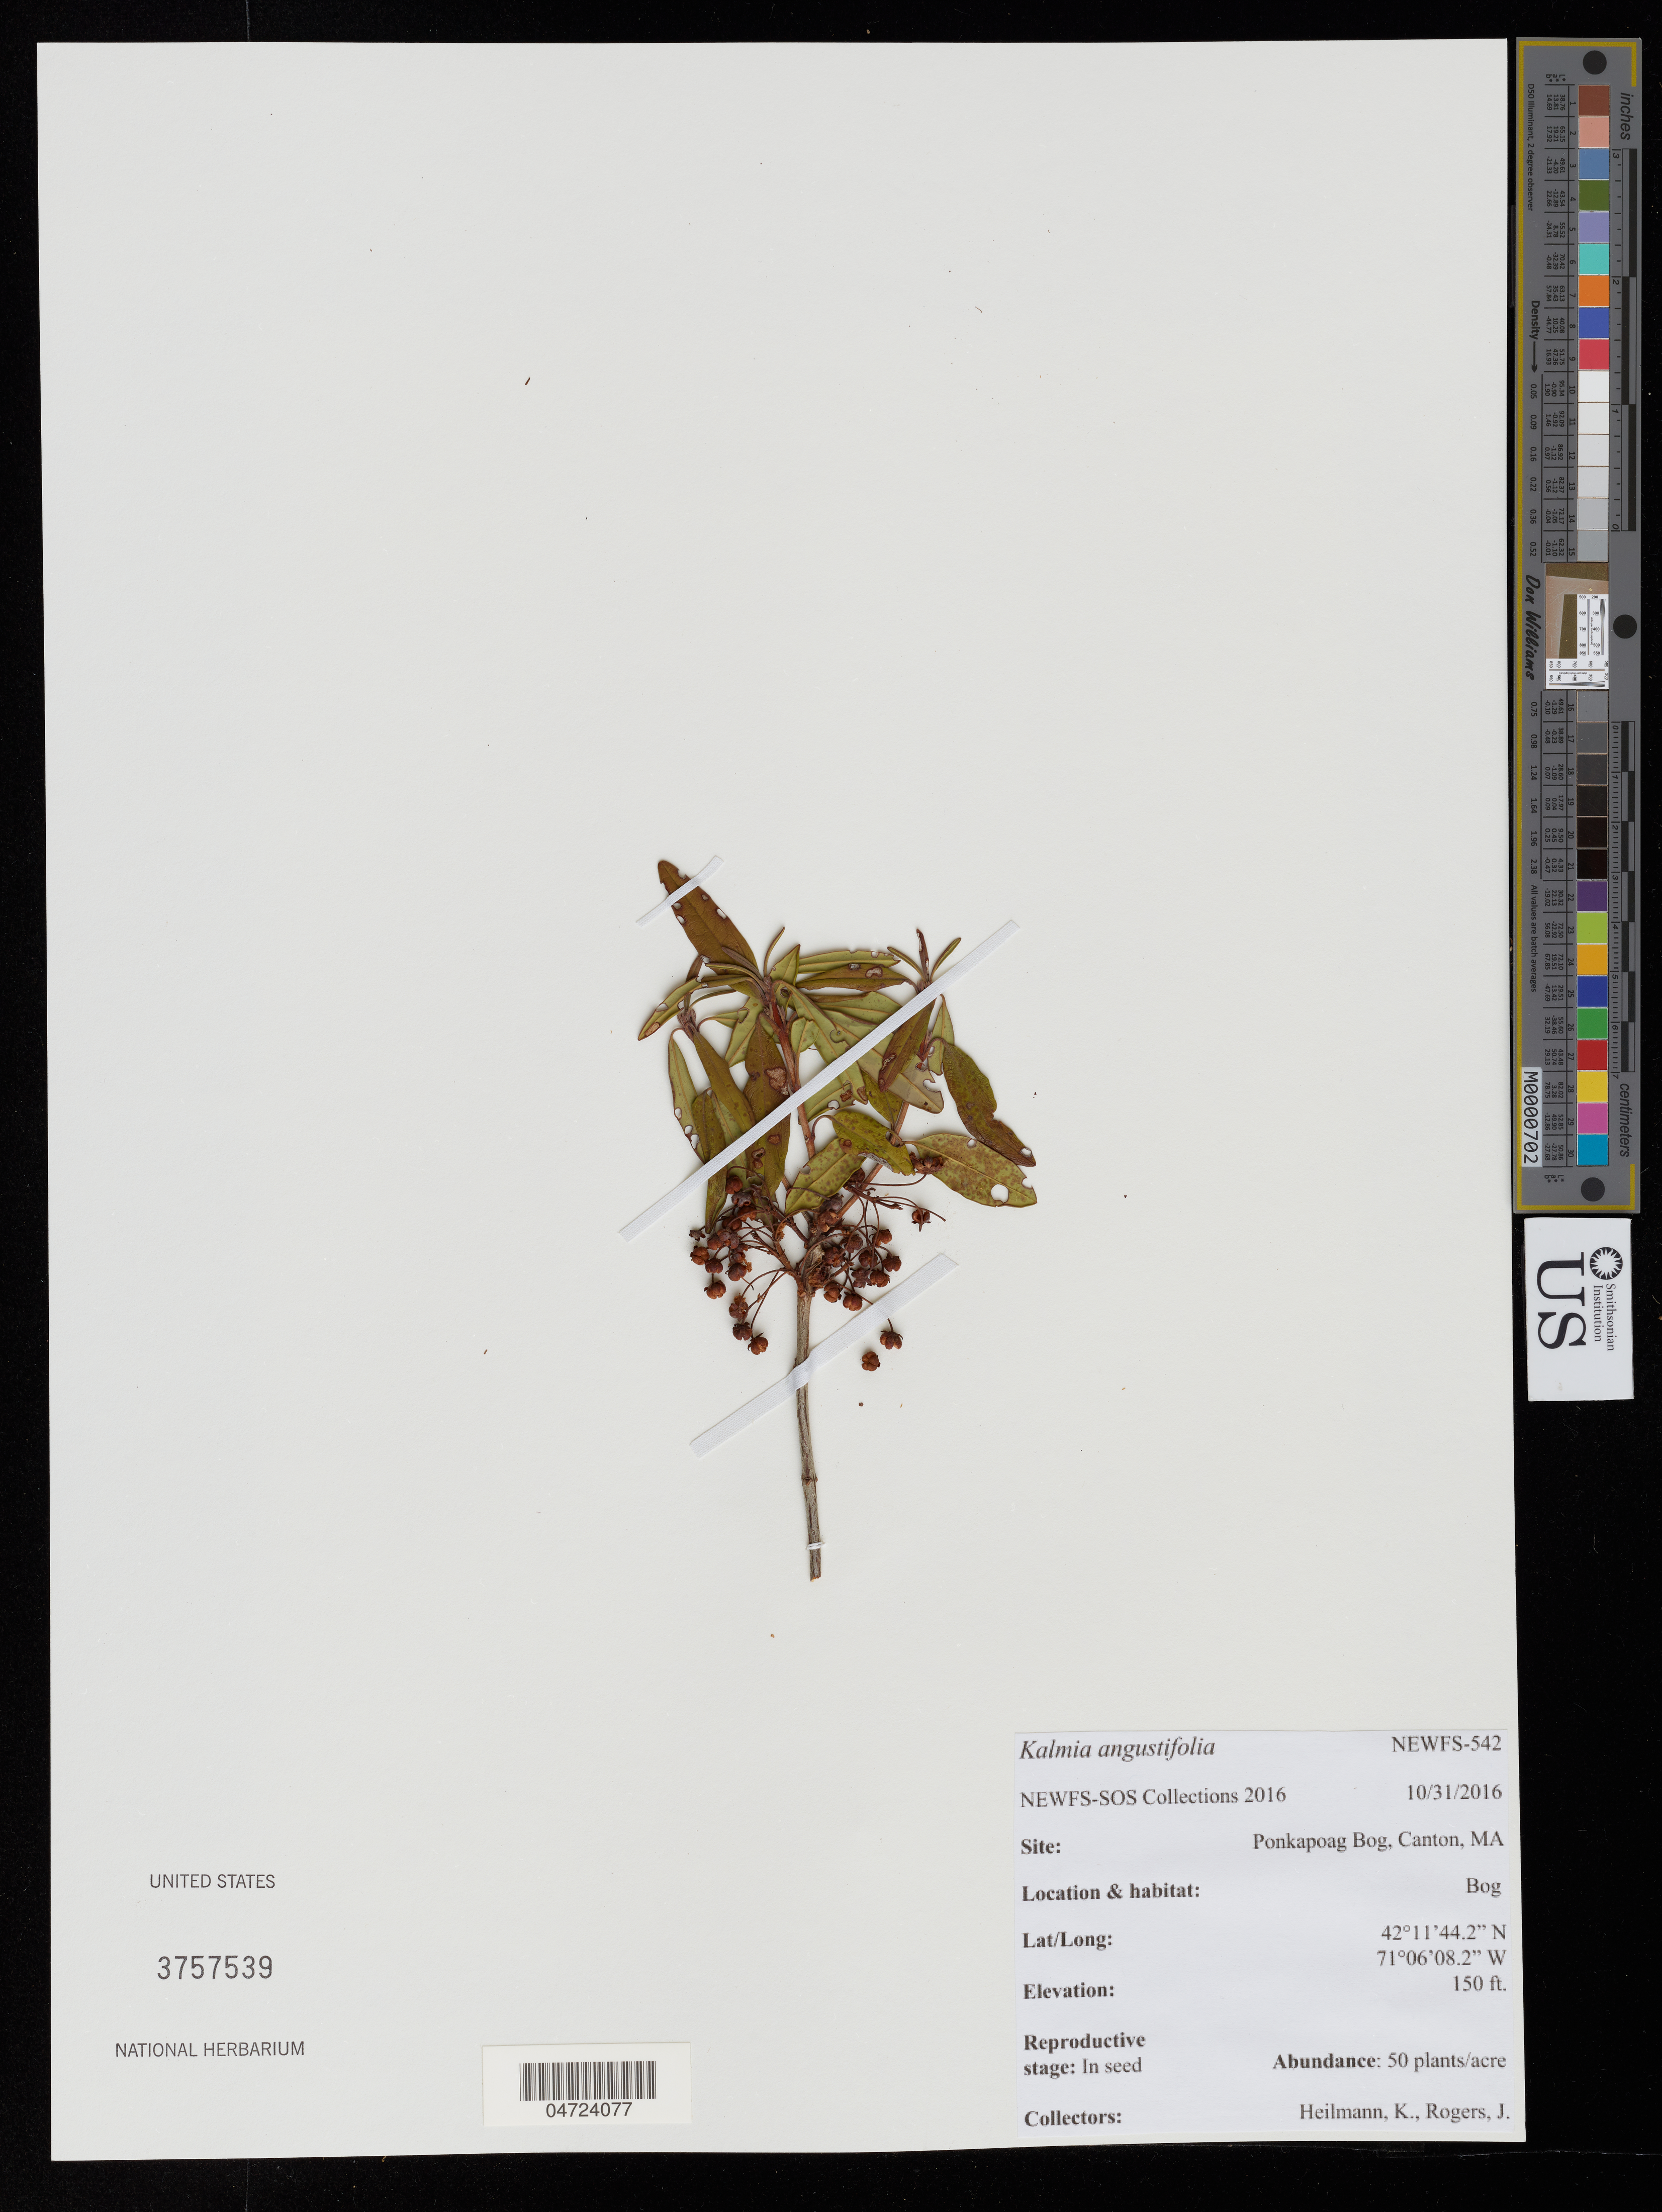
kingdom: Plantae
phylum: Tracheophyta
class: Magnoliopsida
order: Ericales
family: Ericaceae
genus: Kalmia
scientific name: Kalmia angustifolia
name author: L.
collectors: K. Heilmann & J. Rogers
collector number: NEWFS-542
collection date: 2016-10-31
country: United States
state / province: Massachusetts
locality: Ponkapoag Bog, Canton.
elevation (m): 46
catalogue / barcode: US 3757539